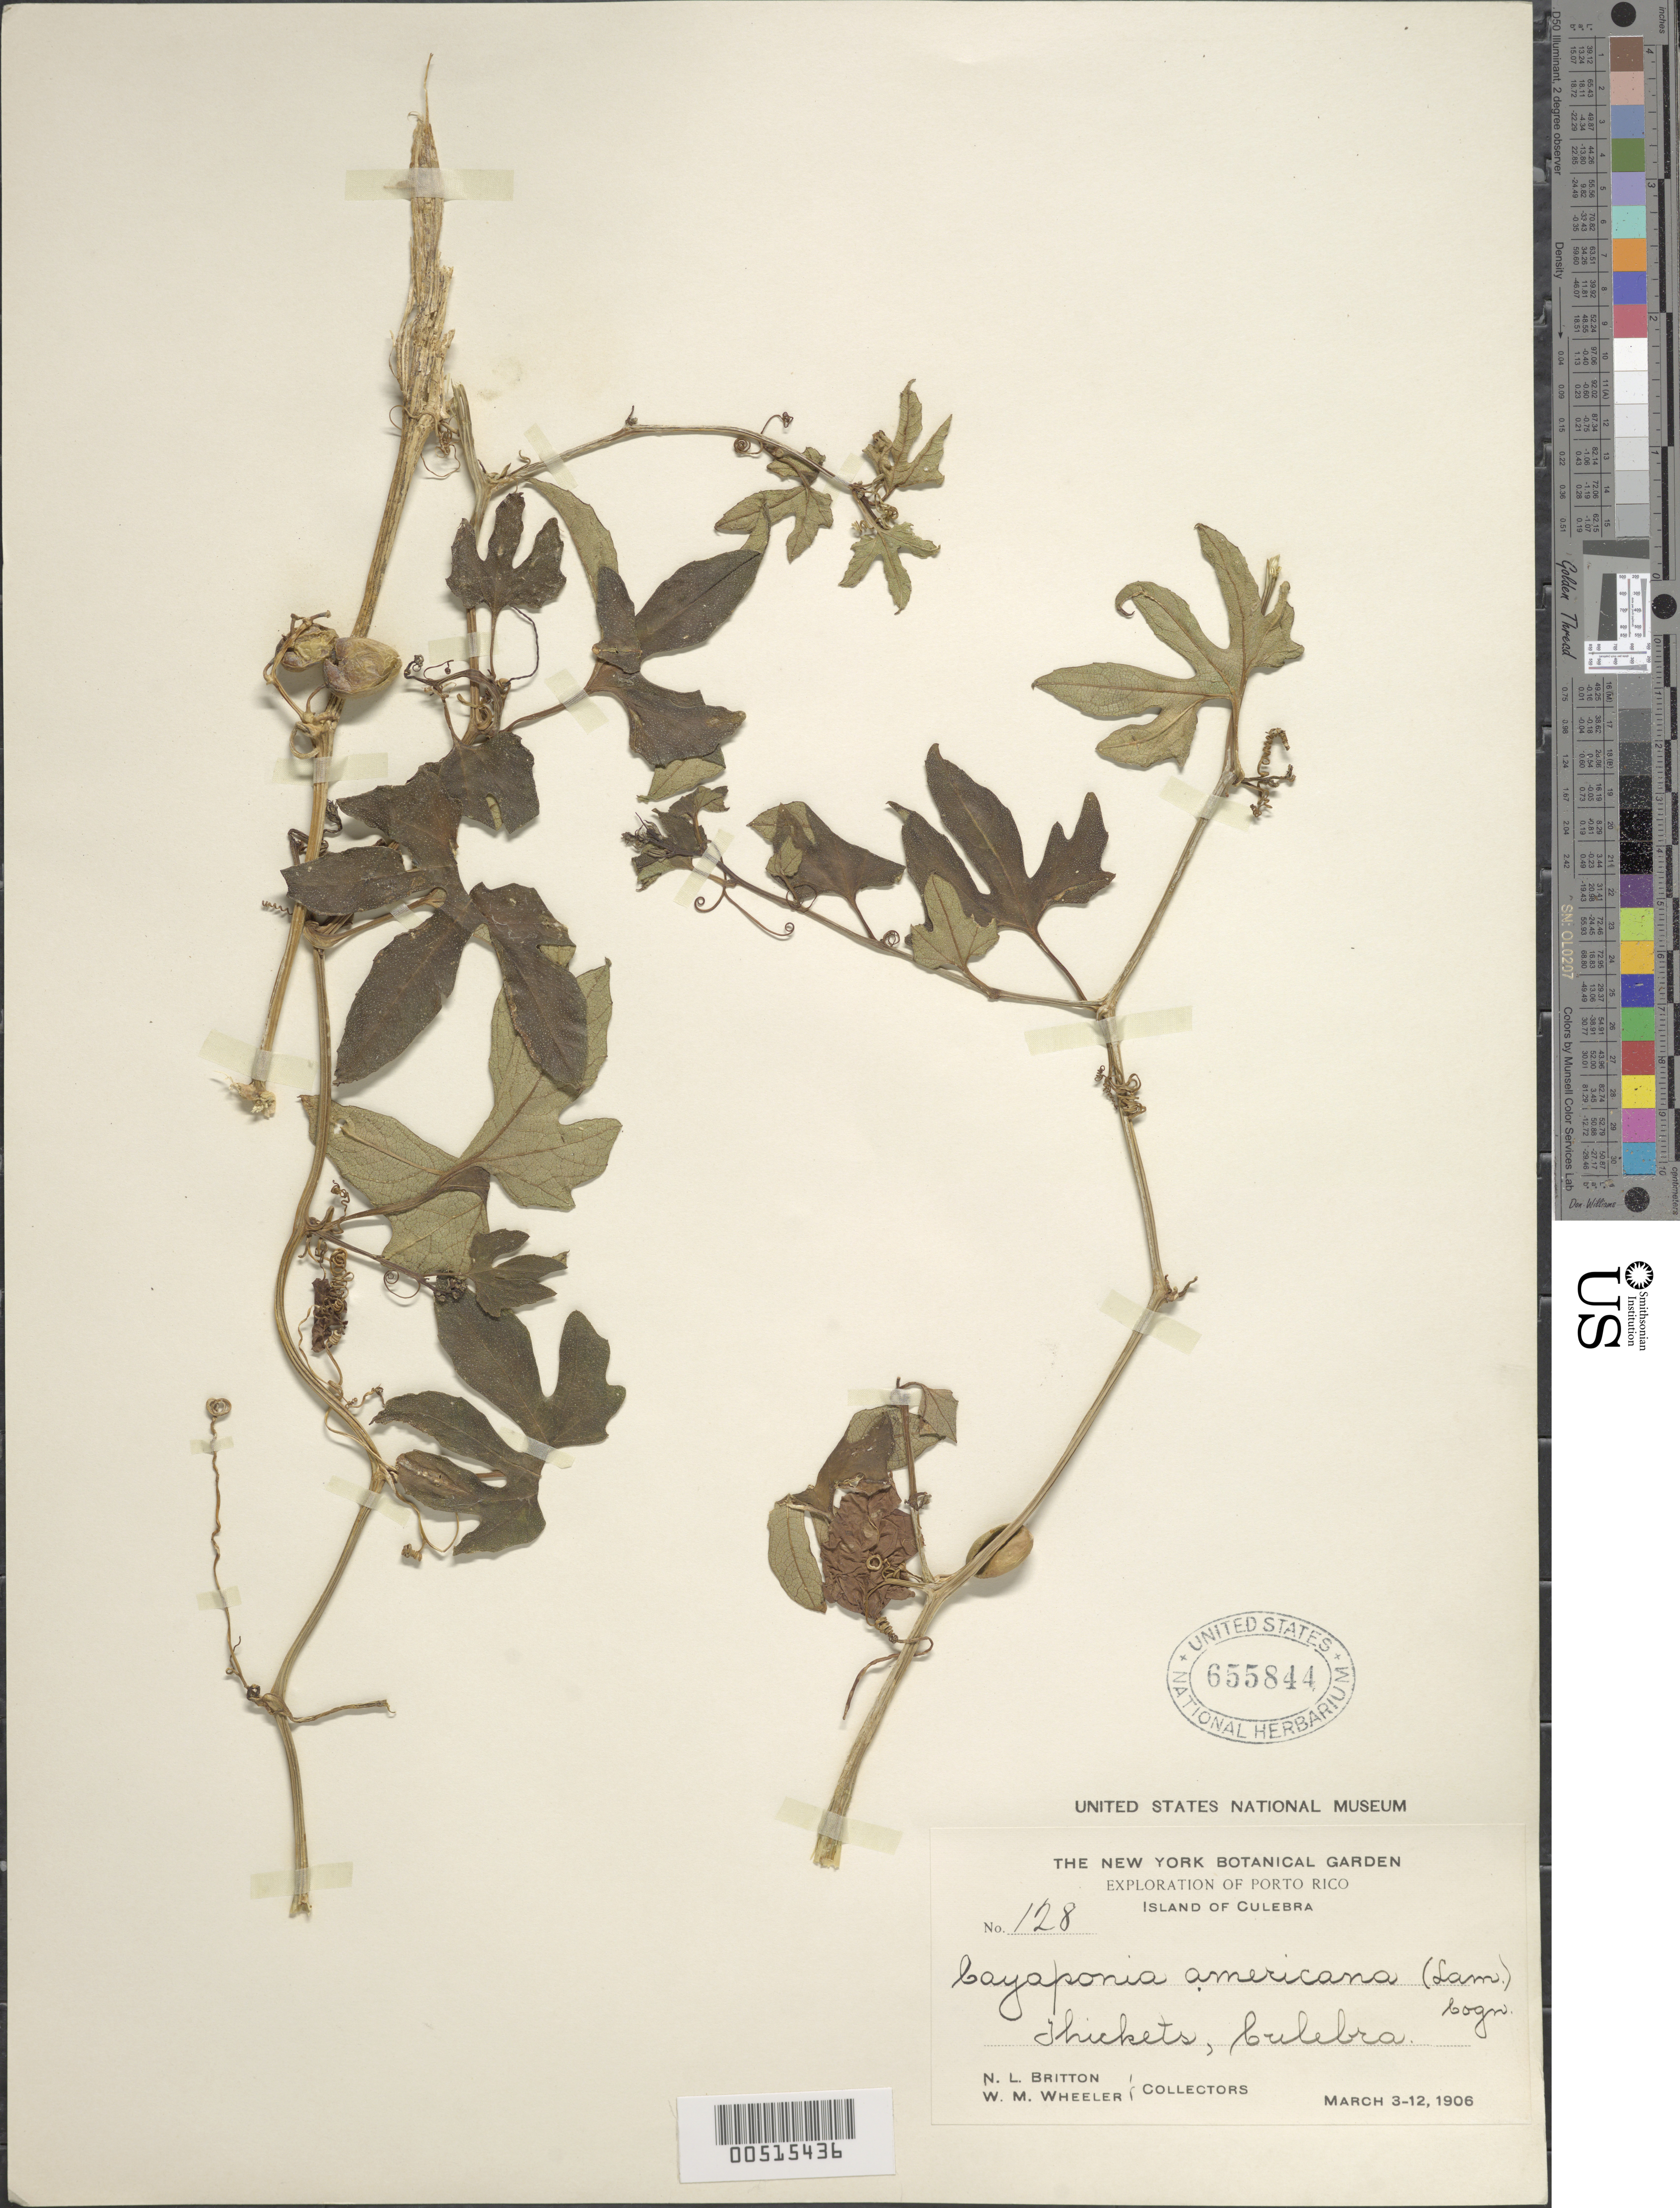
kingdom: Plantae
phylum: Tracheophyta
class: Magnoliopsida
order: Cucurbitales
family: Cucurbitaceae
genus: Cayaponia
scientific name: Cayaponia americana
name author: (Lam.) Cogn.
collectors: N. Britton & W. Wheeler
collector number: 128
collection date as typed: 03 Mar 1906 to 12 Mar 1906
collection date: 1906-03-03/1906-03-12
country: Puerto Rico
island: Greater Antilles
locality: Culebra Island. Thickets.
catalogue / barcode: US 655844